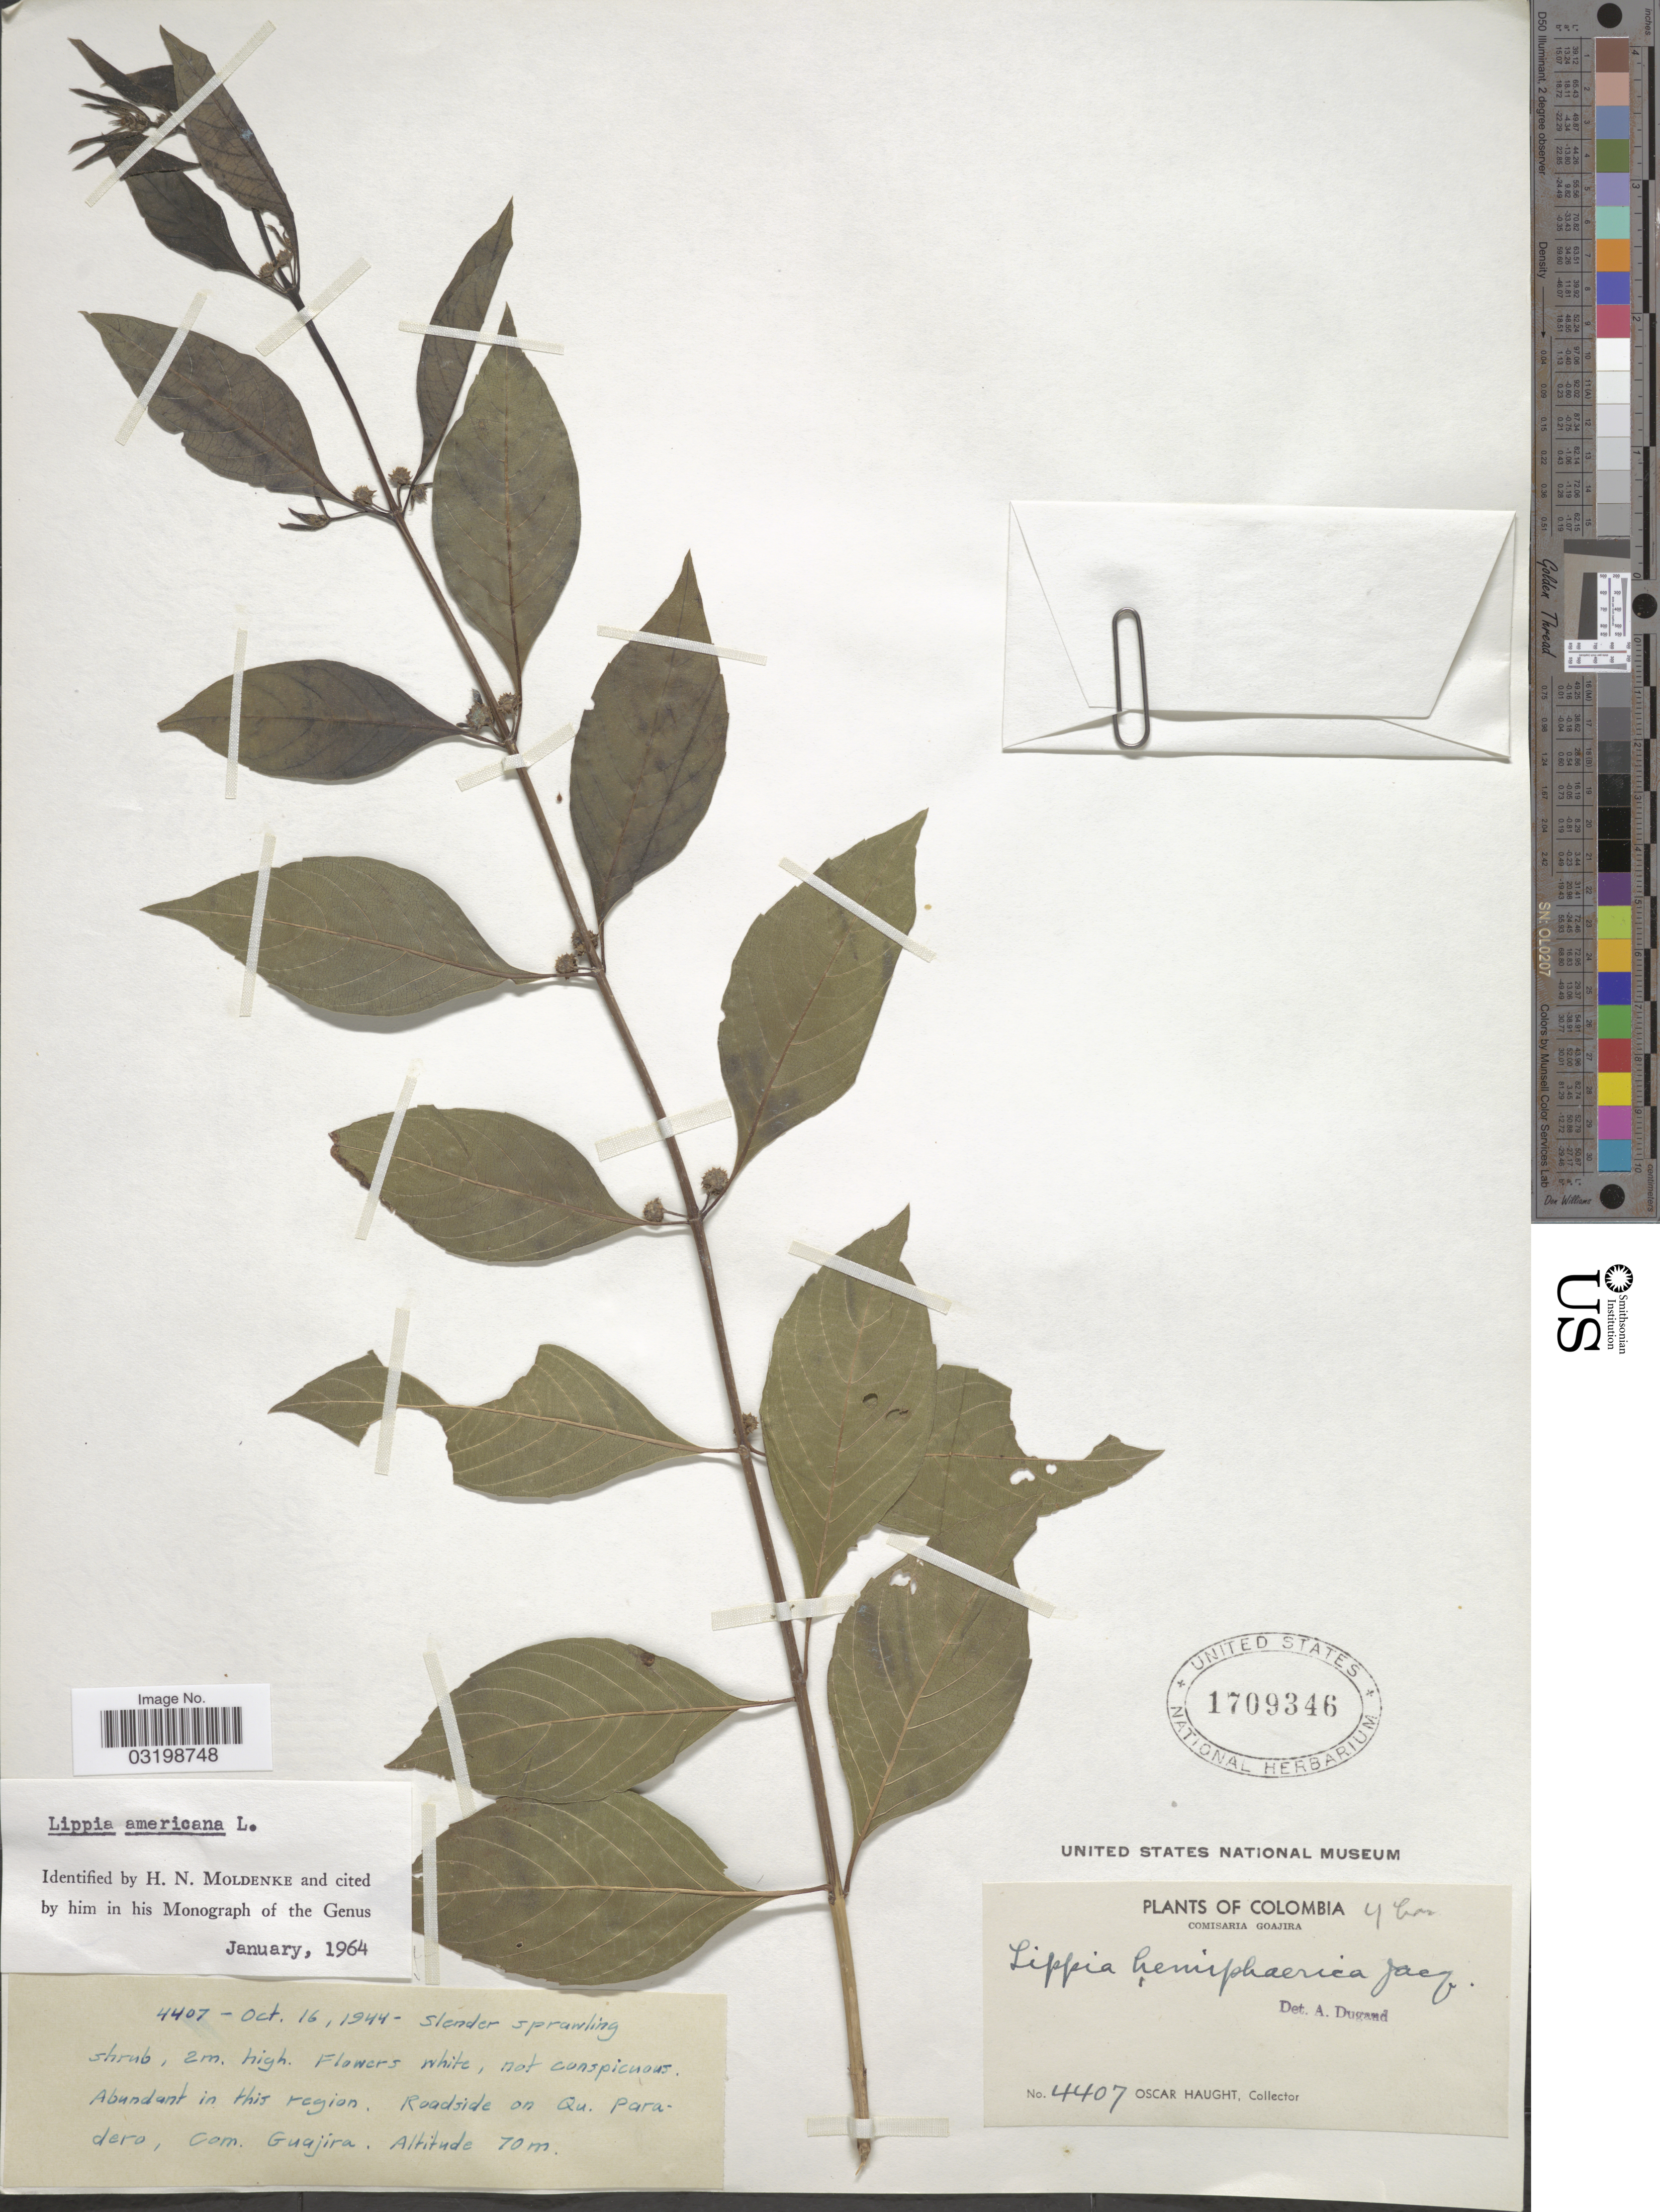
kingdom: Plantae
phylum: Tracheophyta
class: Magnoliopsida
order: Lamiales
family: Verbenaceae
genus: Lippia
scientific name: Lippia americana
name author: L.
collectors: O. L. Haught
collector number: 4407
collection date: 1944-10-16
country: Colombia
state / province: La Guajira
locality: Roadside on Qu. Paradero, Com. Guajira. Comisaria Goajira.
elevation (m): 70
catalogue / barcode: US 1709346